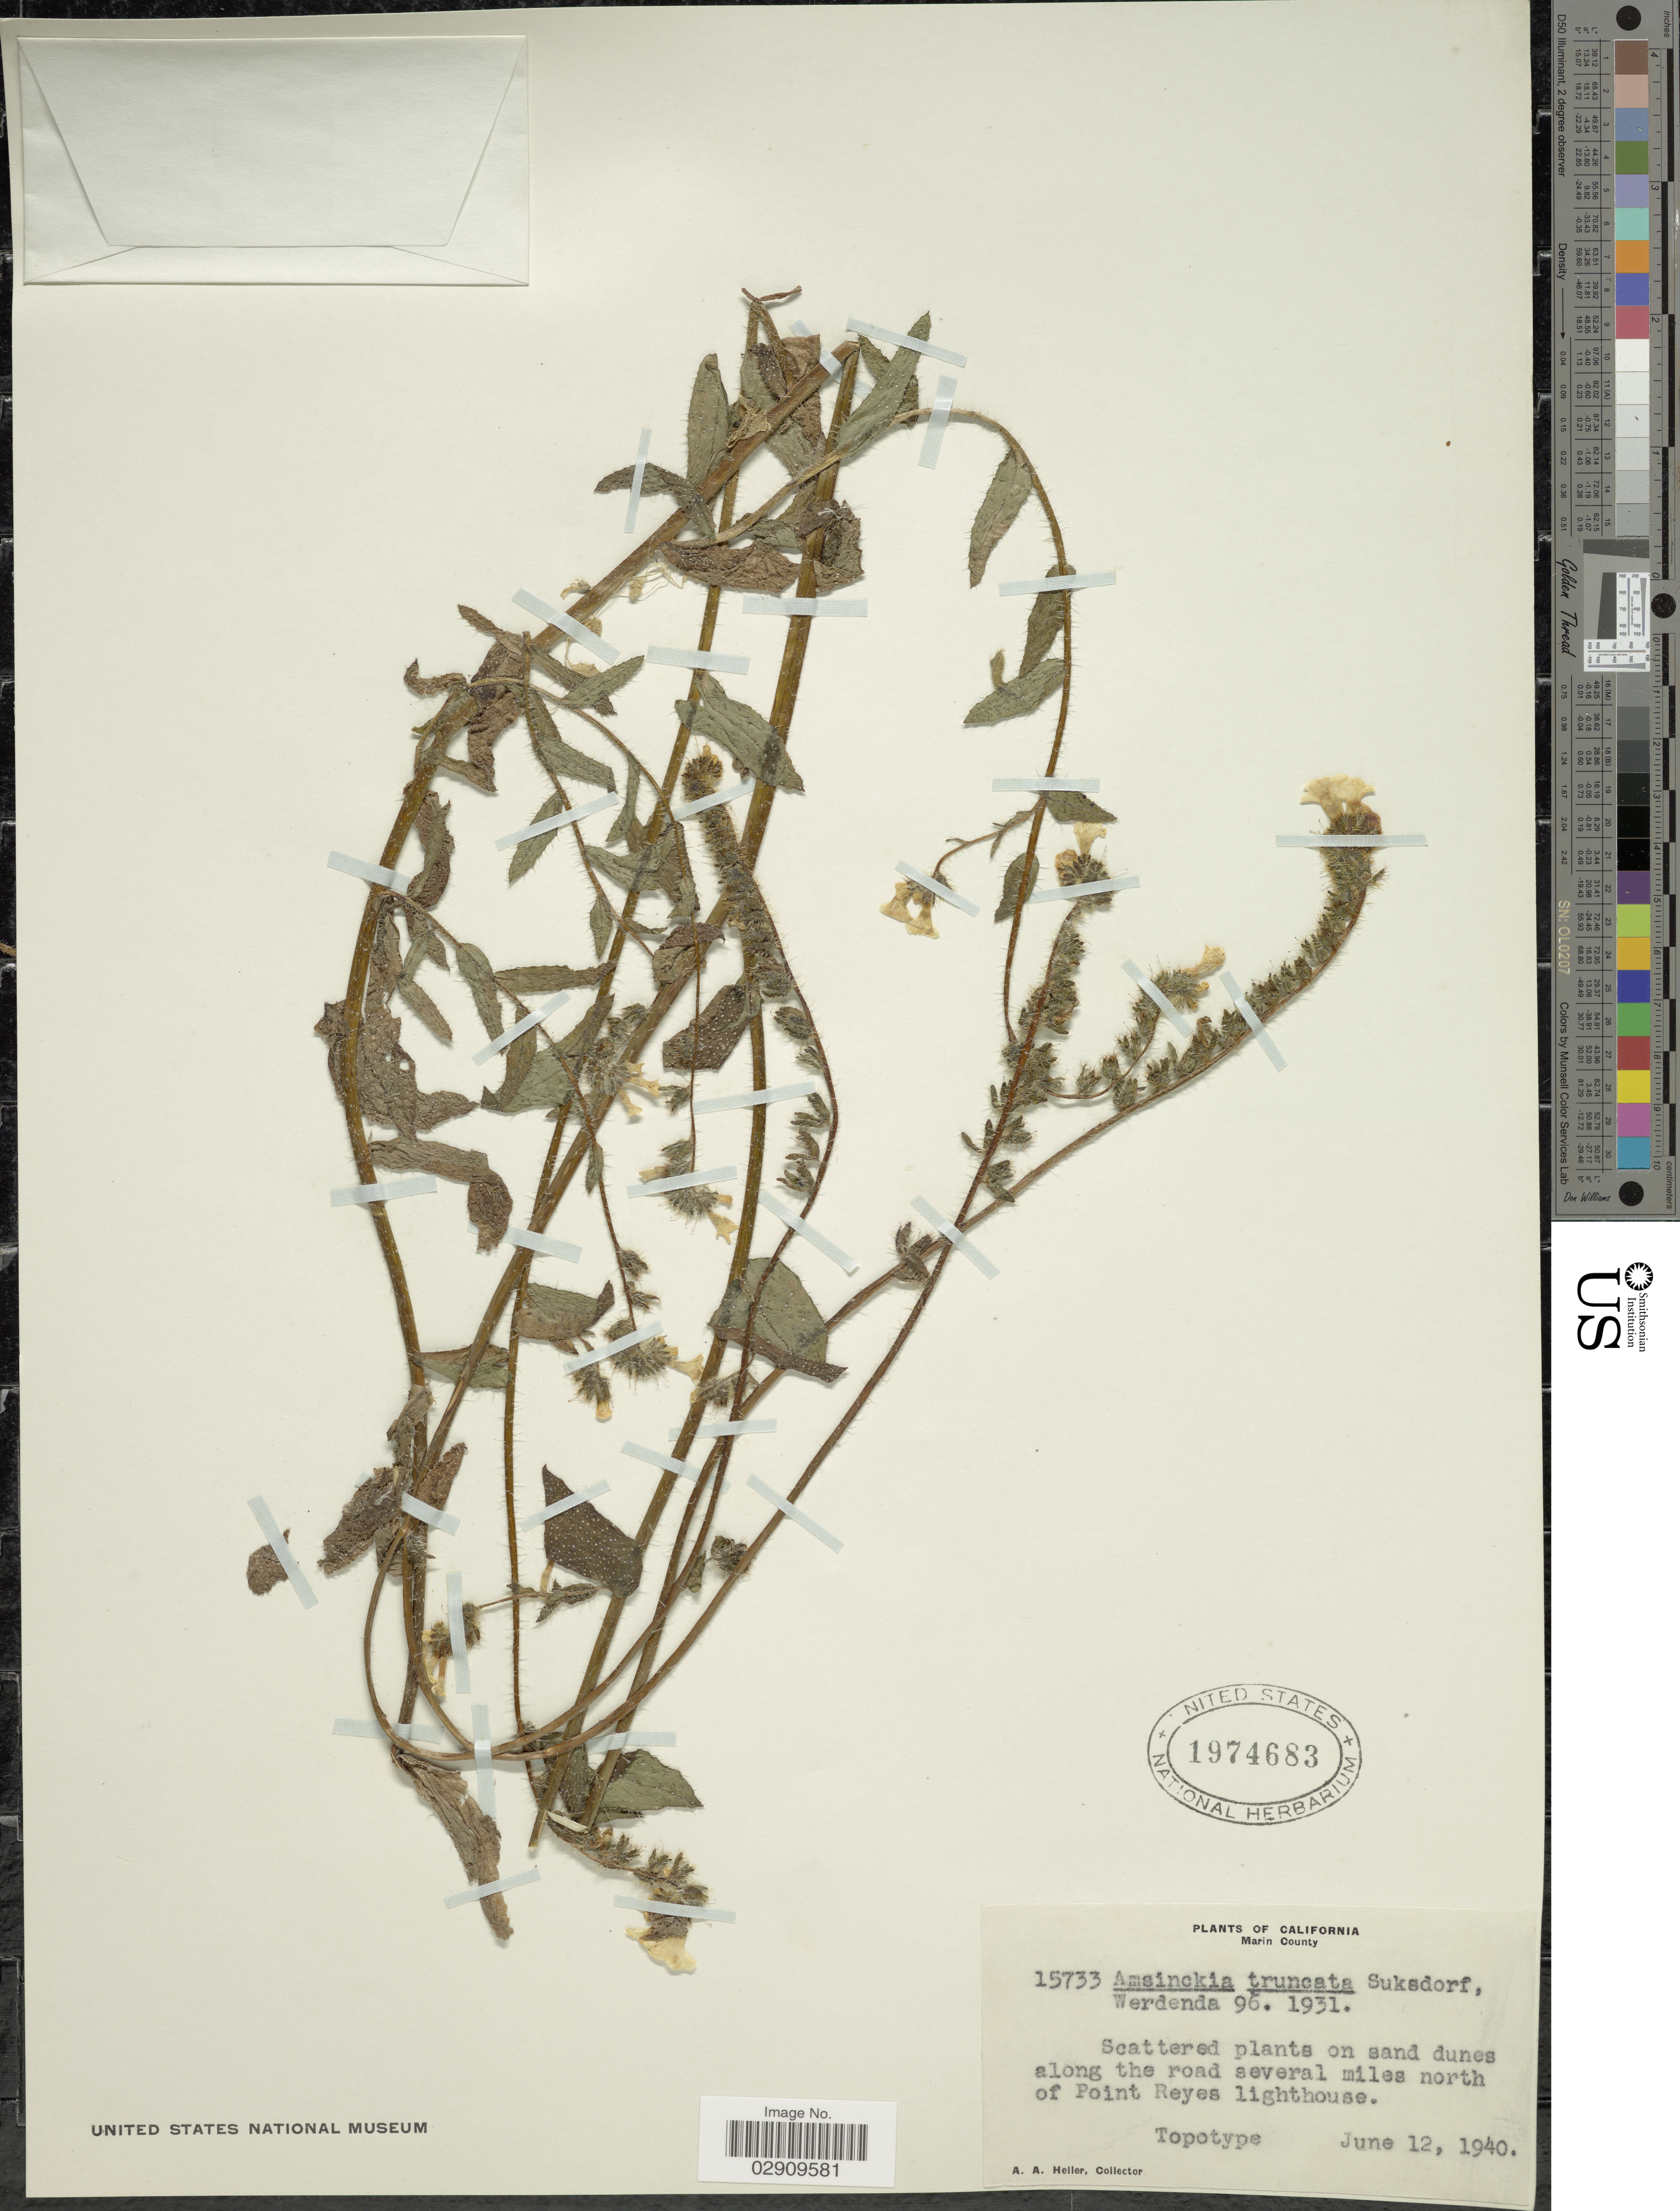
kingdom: Plantae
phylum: Tracheophyta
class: Magnoliopsida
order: Boraginales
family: Boraginaceae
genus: Amsinckia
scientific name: Amsinckia sp.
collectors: A. A. Heller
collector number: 15733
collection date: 1940-06-12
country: United States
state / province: California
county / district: Marin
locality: Marin County. Scattered plants on sand dunes along the road several miles north of Point Reyes lighthouse.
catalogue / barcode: US 1974683